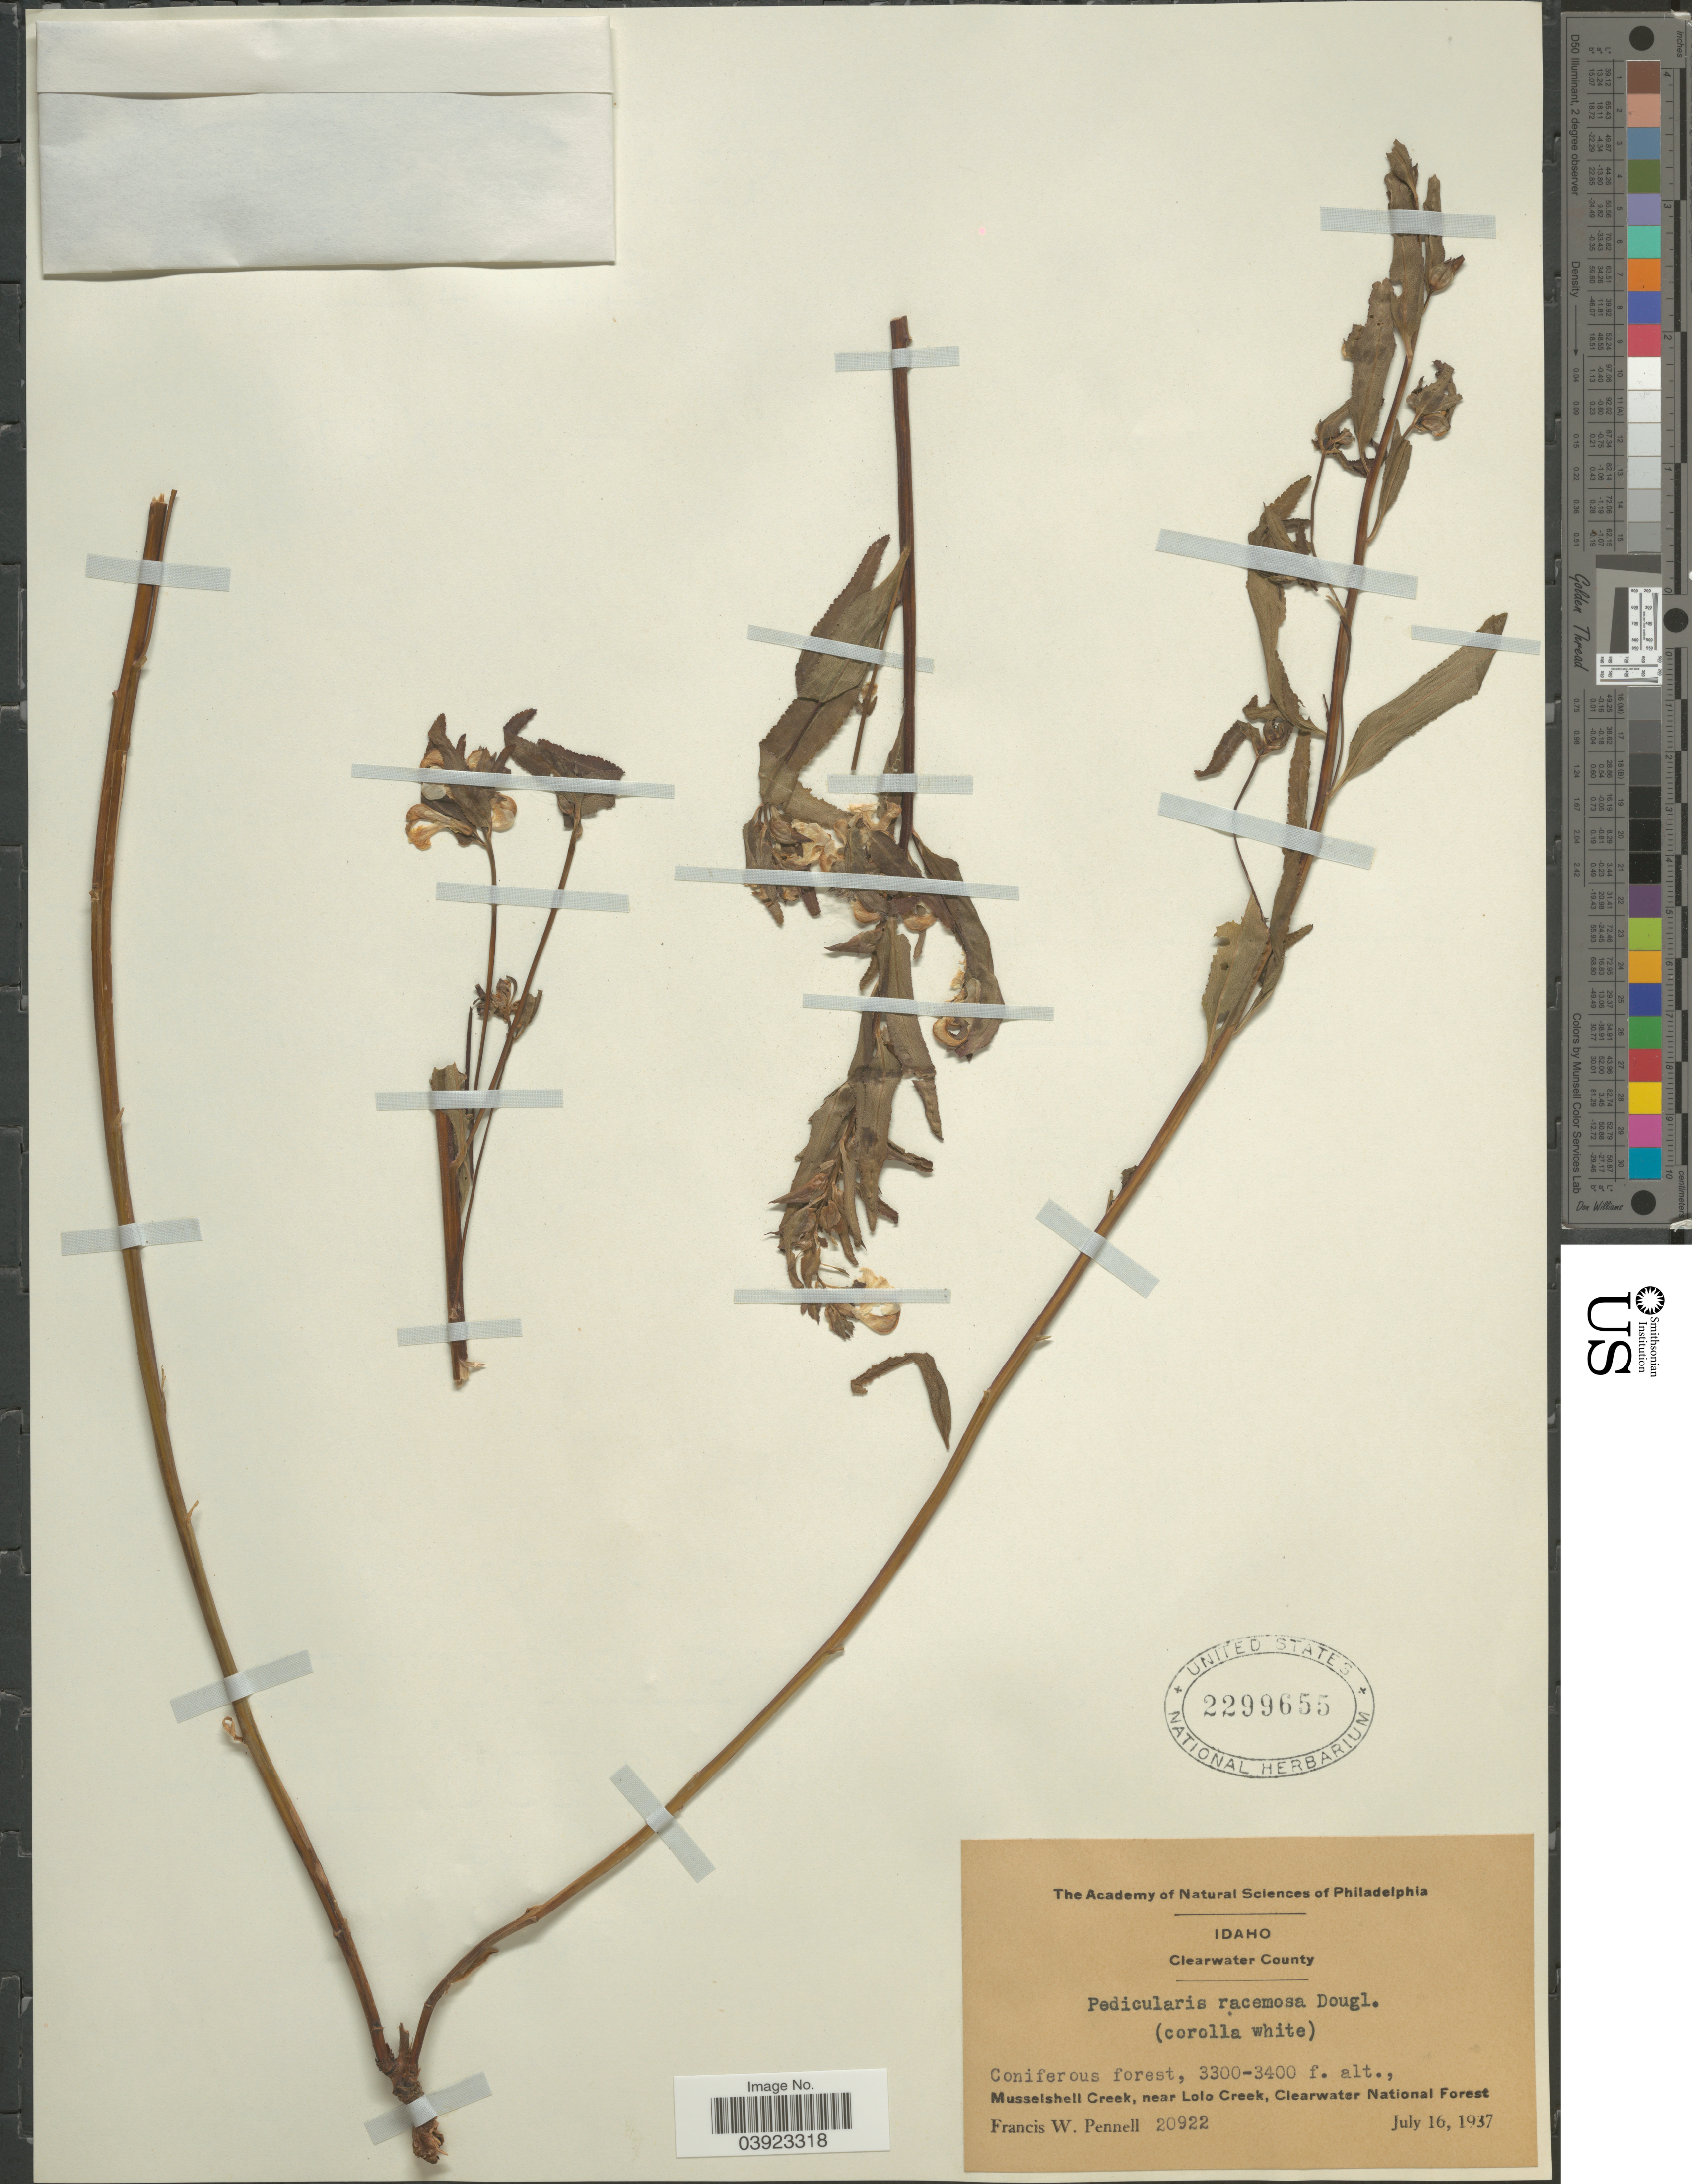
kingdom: Plantae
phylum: Tracheophyta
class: Magnoliopsida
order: Lamiales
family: Orobanchaceae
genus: Pedicularis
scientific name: Pedicularis racemosa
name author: Douglas ex Benth.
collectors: F. W. Pennell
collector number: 20922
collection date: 1937-07-16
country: United States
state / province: Idaho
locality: Clearwater County. Musselshell Creek, near Lolo Creek, Clearwater National Forest.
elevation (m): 1006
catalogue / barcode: US 2299655